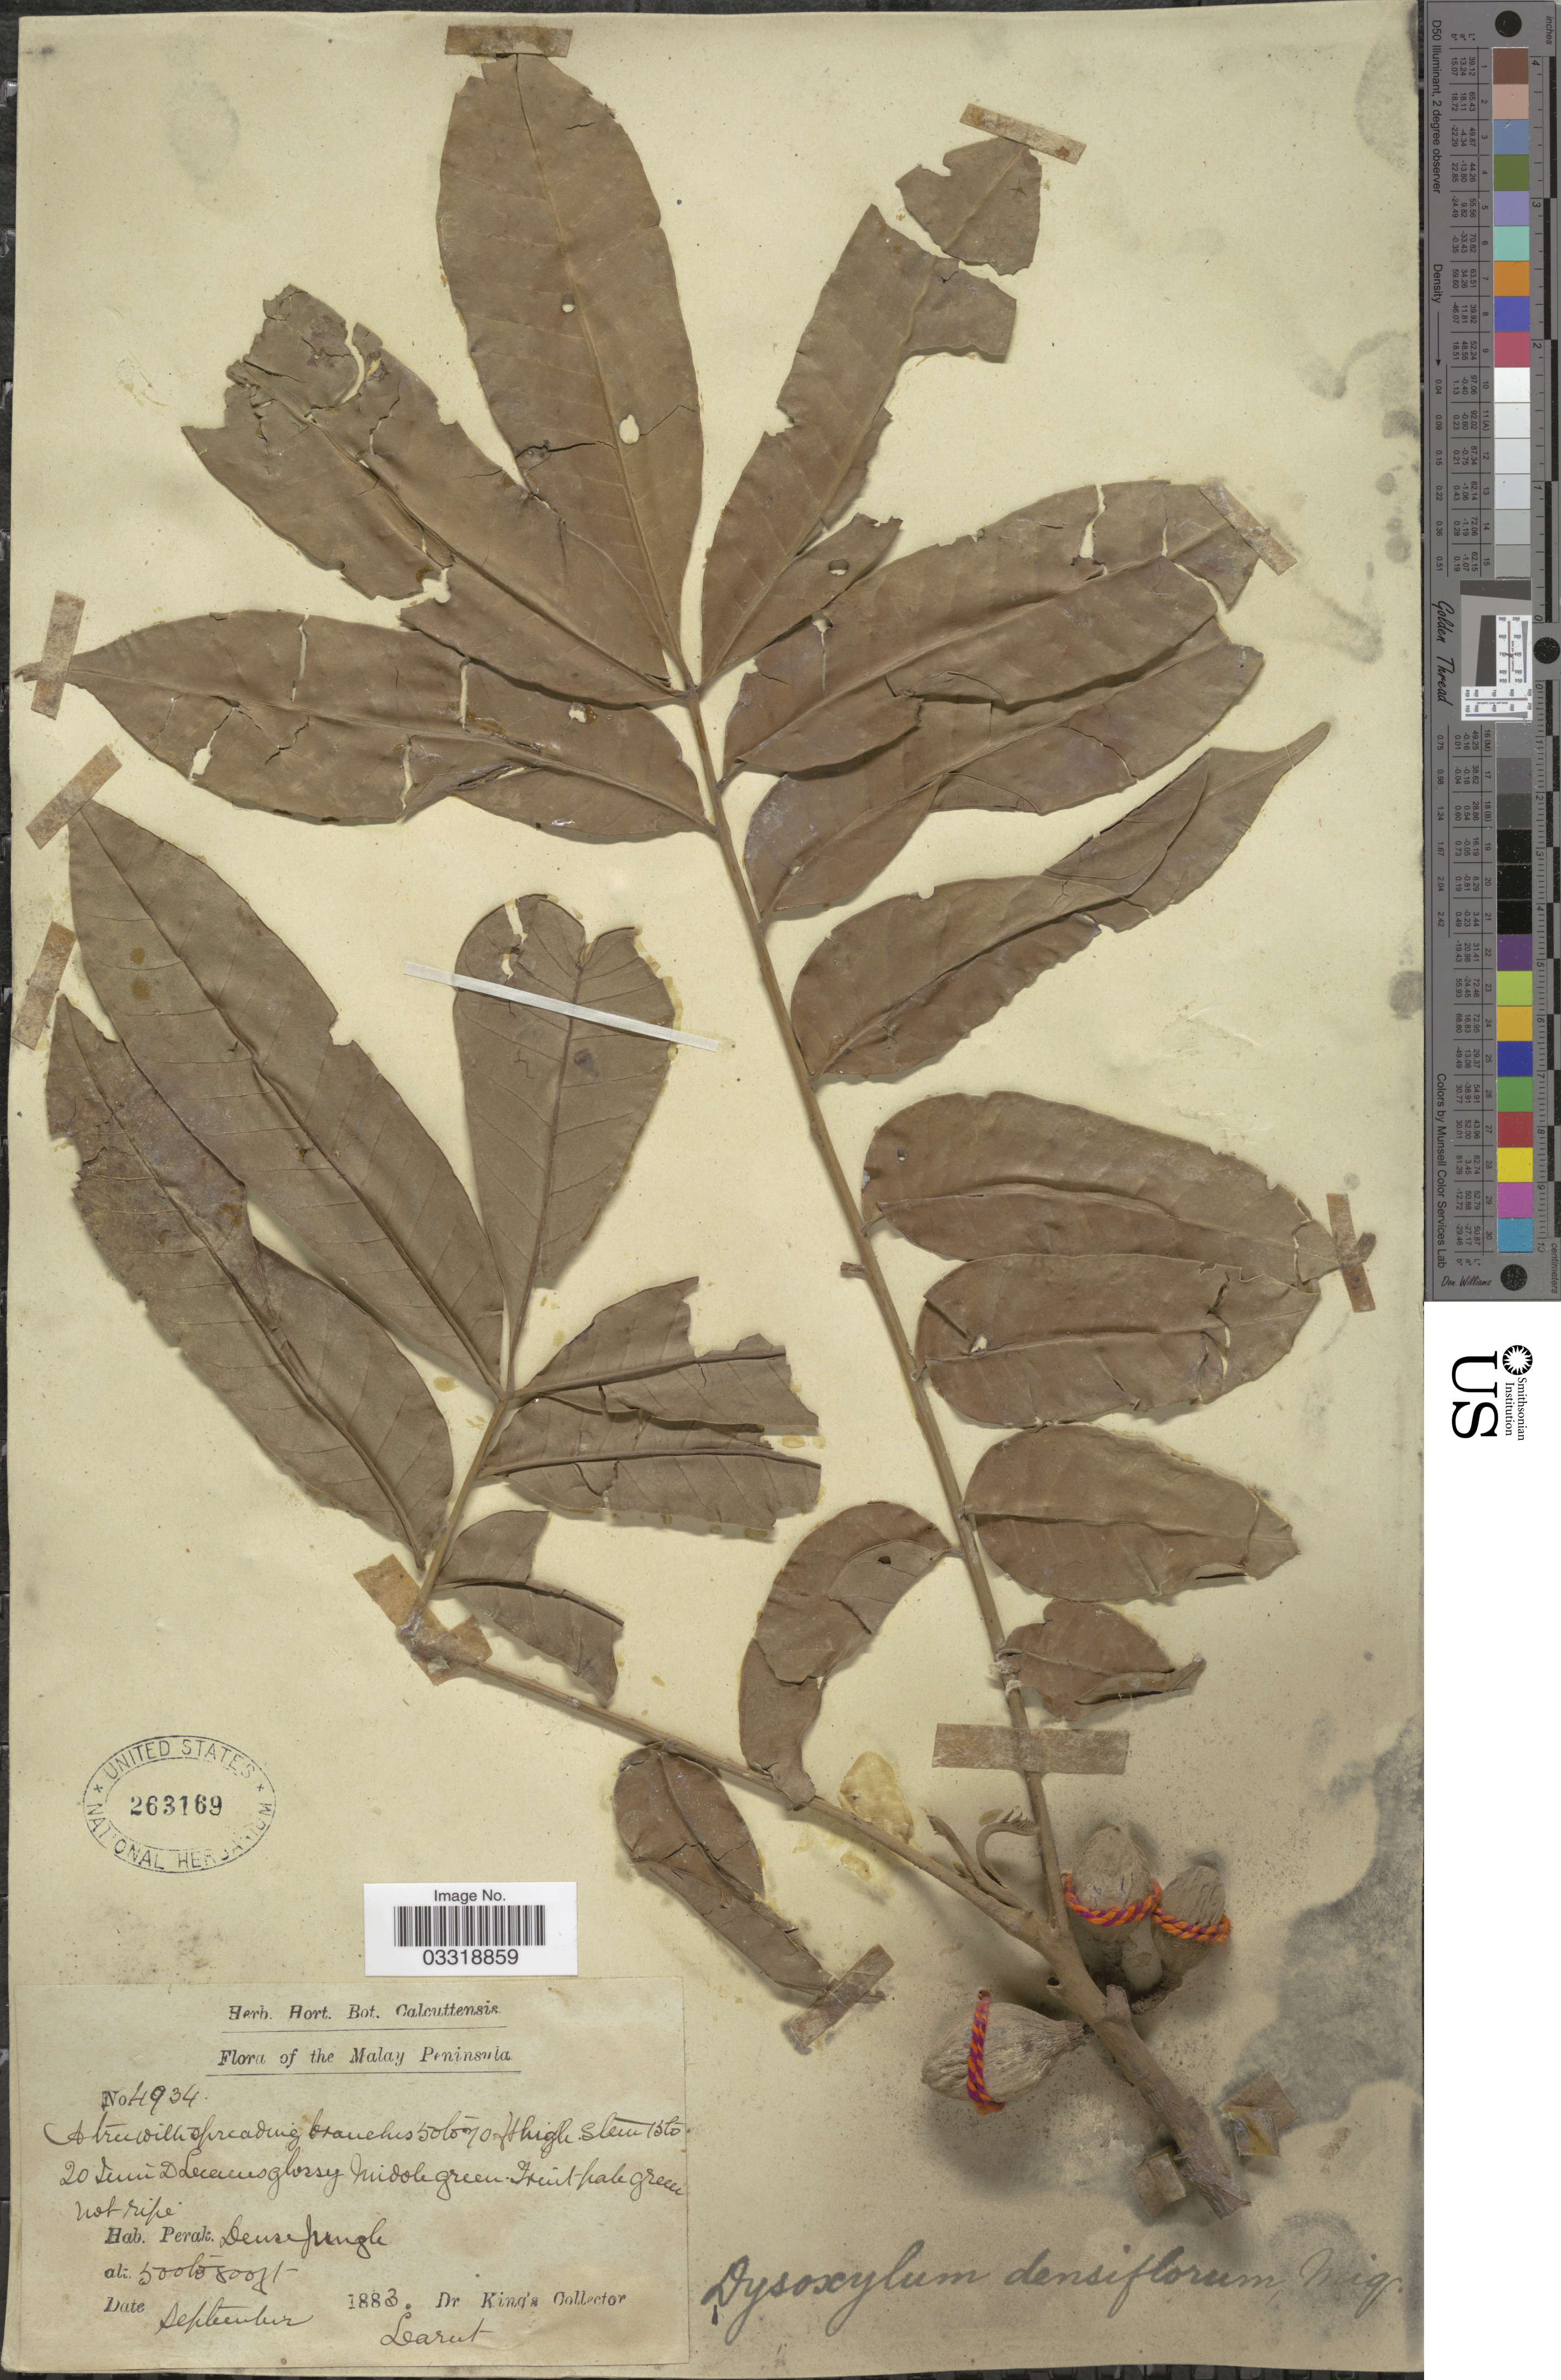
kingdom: Plantae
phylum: Tracheophyta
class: Magnoliopsida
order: Sapindales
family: Meliaceae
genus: Epicharis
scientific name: Epicharis densiflora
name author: Blume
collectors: Dr. King's collector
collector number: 4934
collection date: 1883-09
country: Malaysia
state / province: Perak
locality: The Malay Peninsula. Learut. [unsure placement]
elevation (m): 152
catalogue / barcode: US 263169